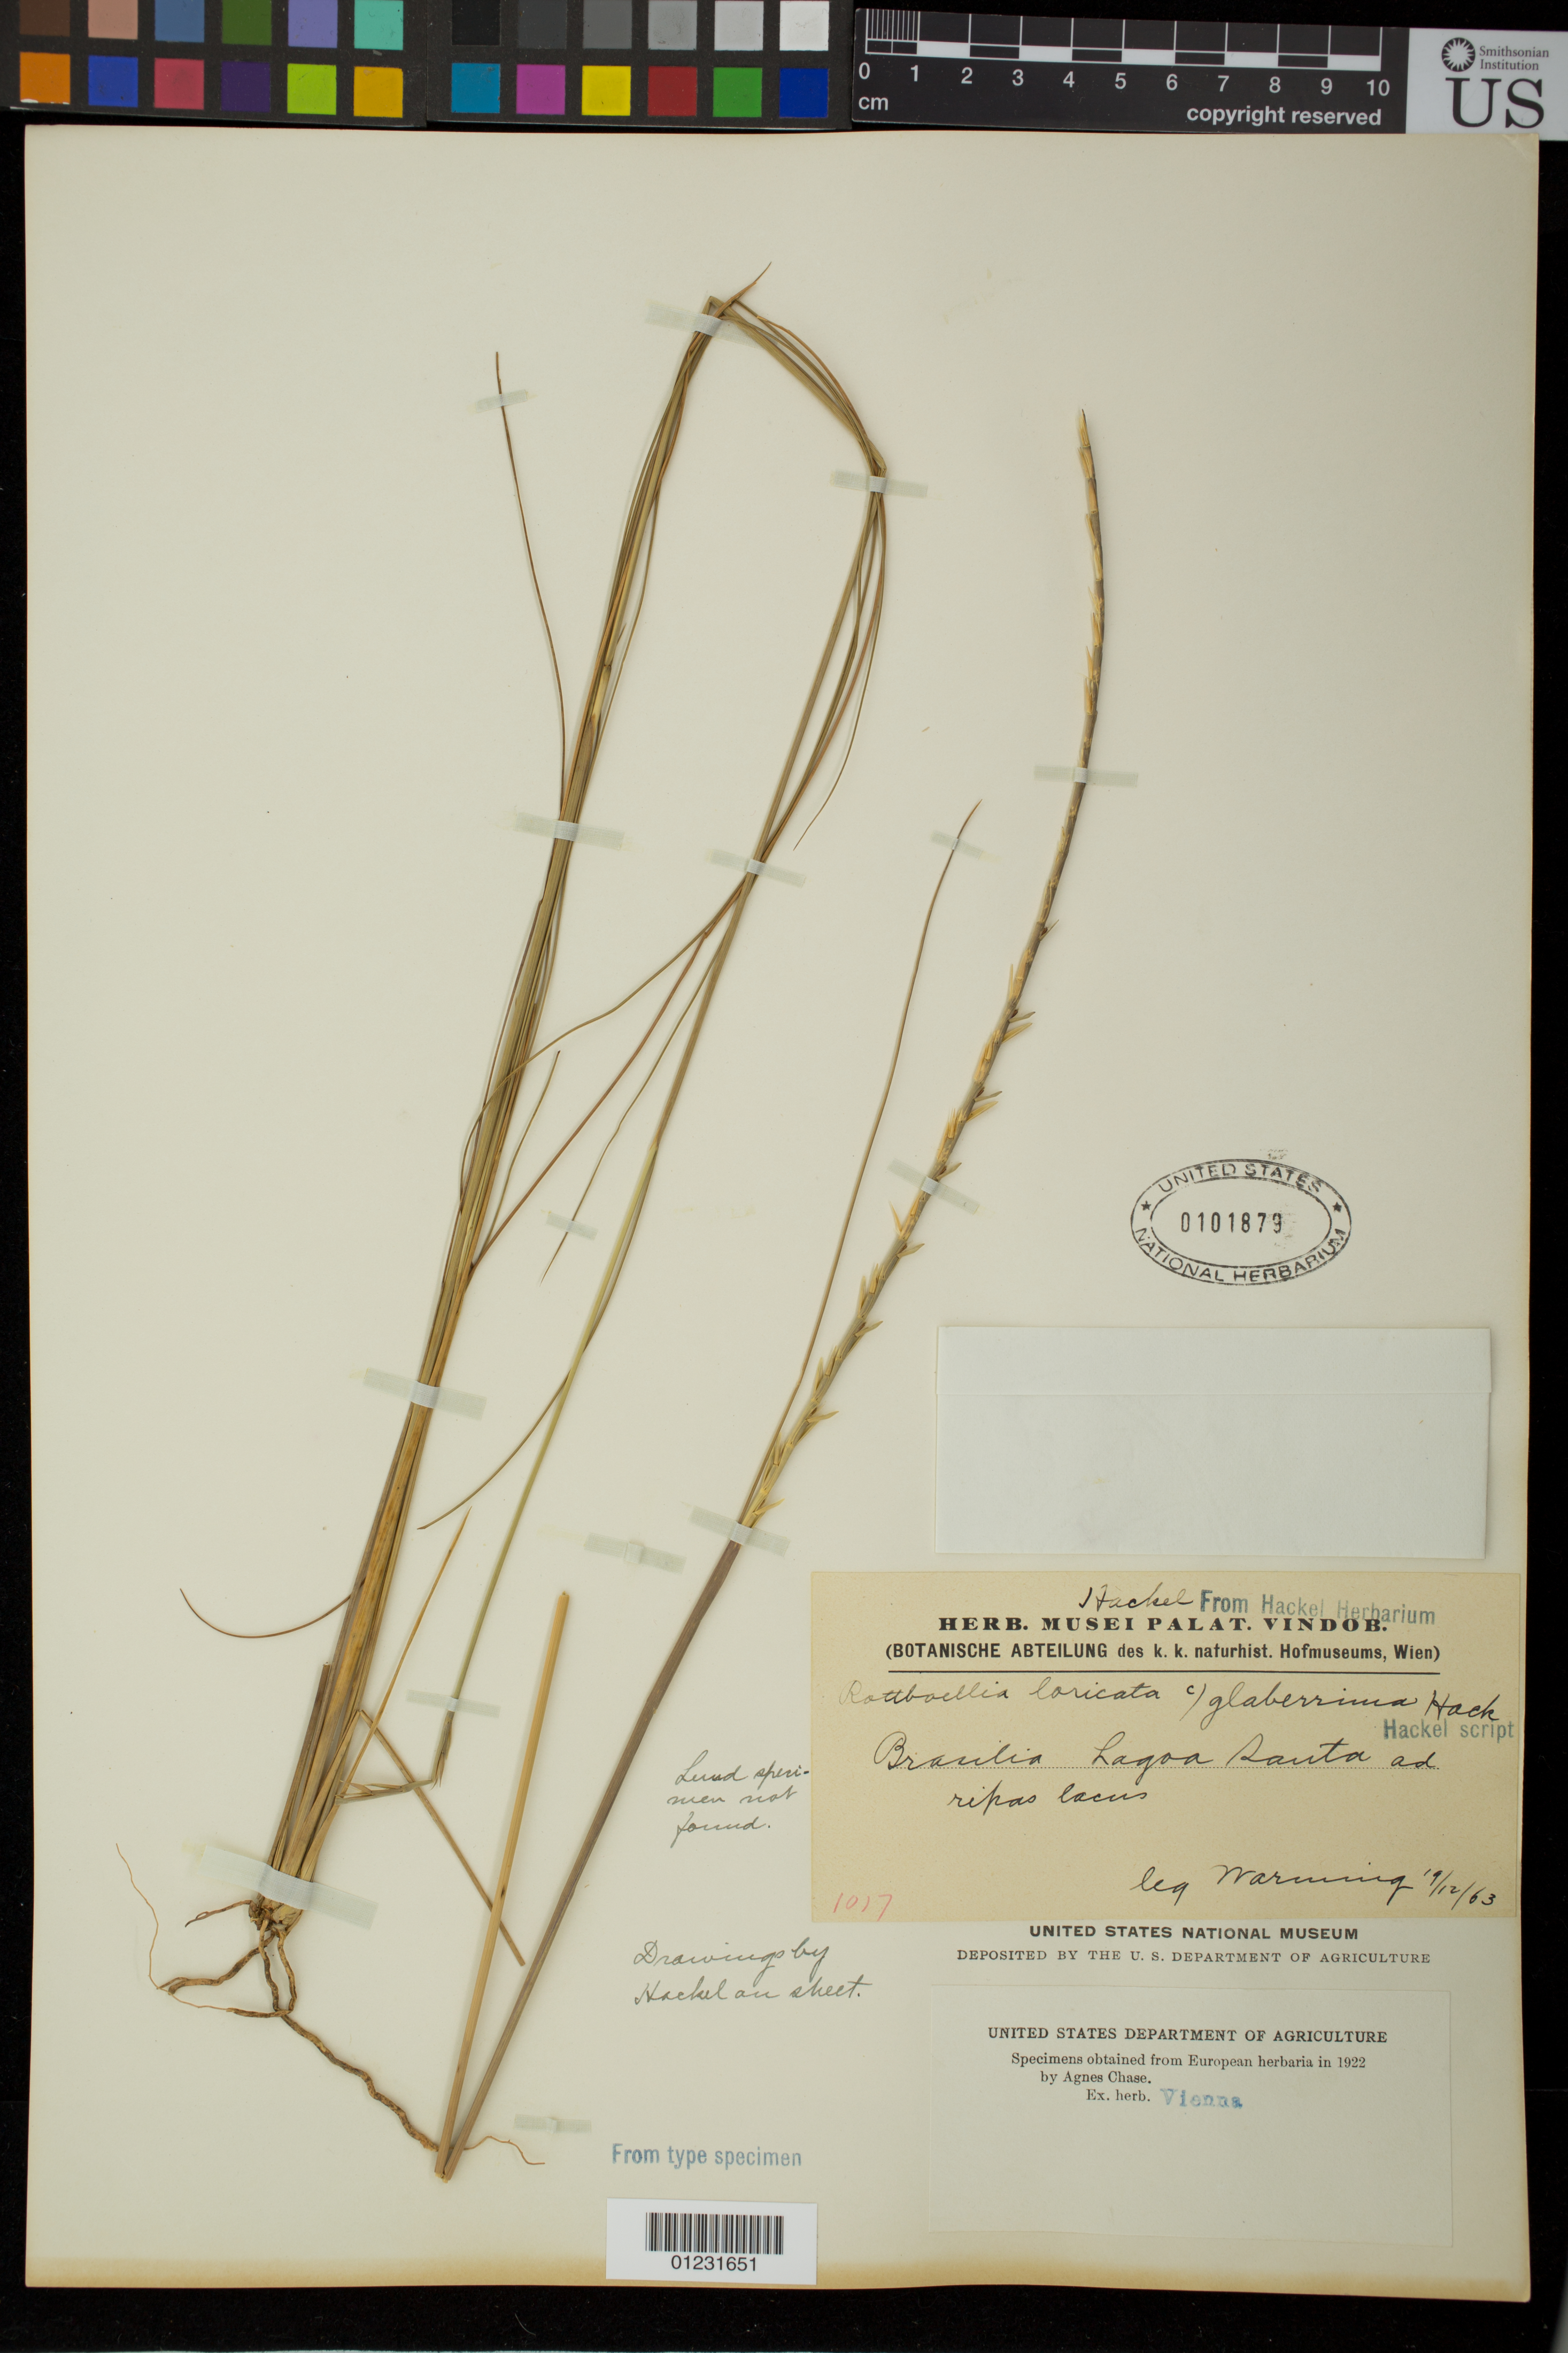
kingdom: Plantae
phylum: Tracheophyta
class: Liliopsida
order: Poales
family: Poaceae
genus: Rottboellia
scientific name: Rottboellia loricata subsp. glaberrima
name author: Hack.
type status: Syntype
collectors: Warming, --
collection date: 1863-12-19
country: Brazil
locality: Lagoa Santa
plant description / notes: Fragmentary material of type specimen ex herb. Vienna.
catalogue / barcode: US 101879